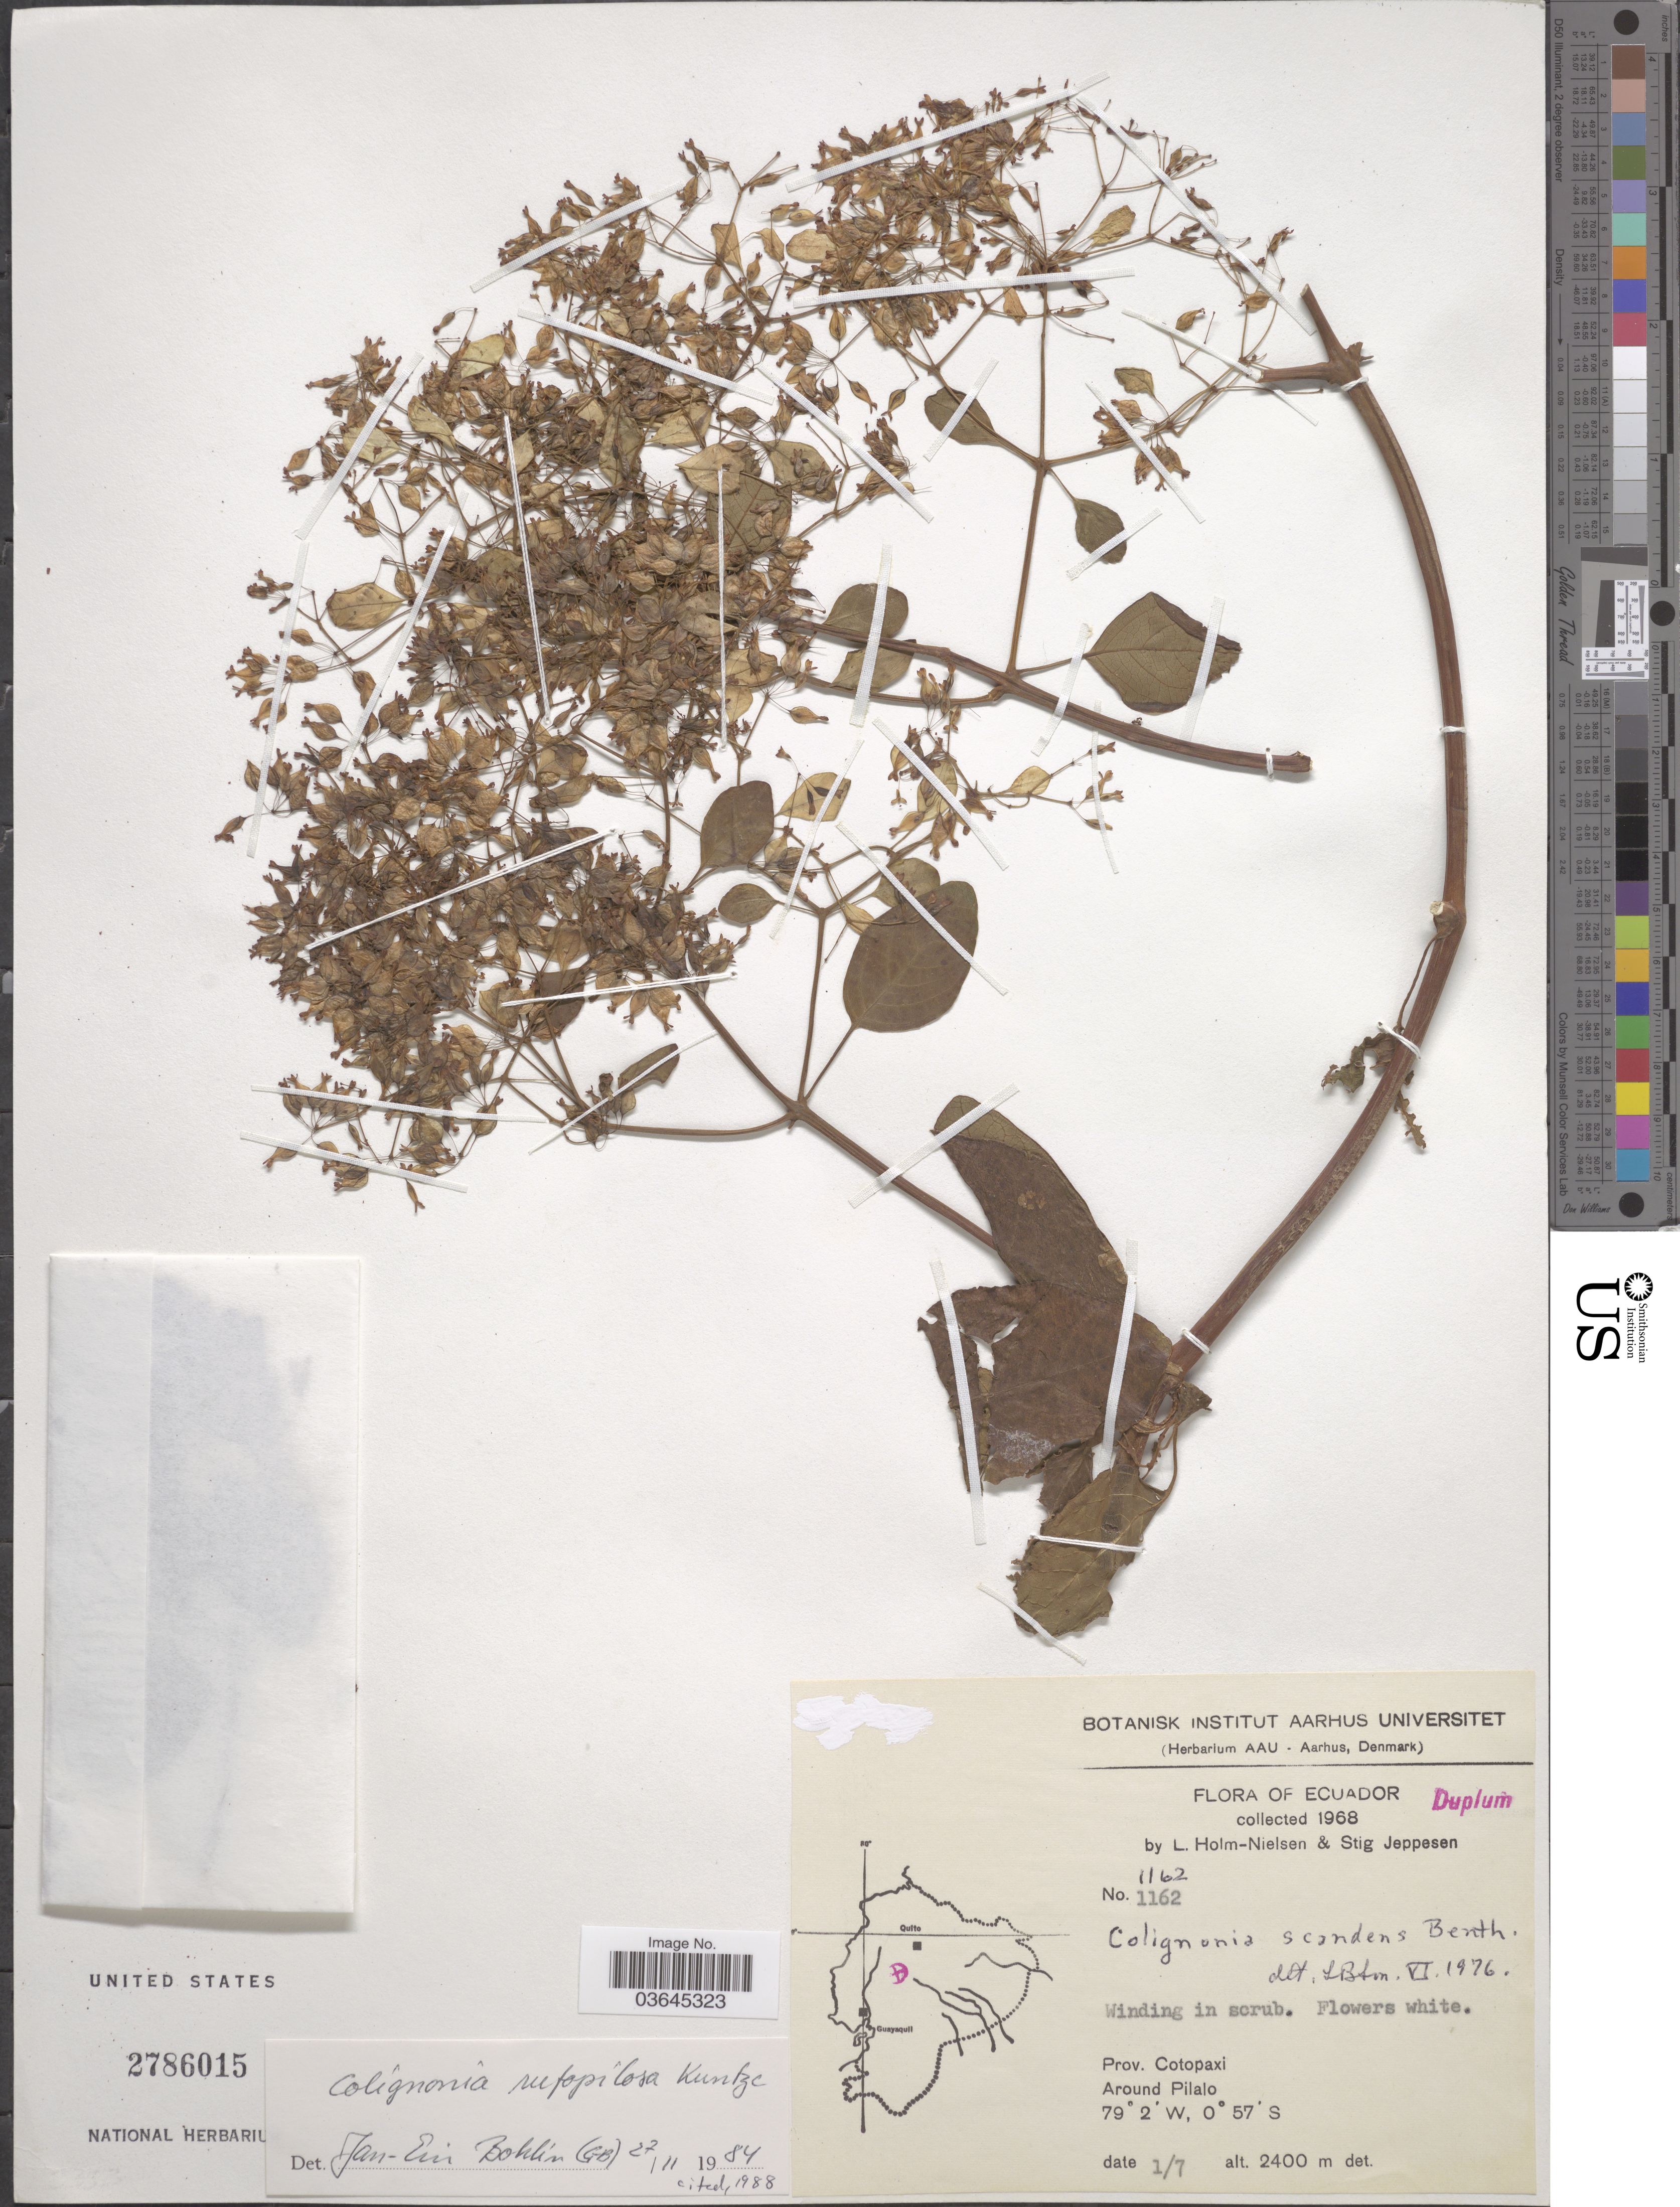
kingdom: Plantae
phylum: Tracheophyta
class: Magnoliopsida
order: Caryophyllales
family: Nyctaginaceae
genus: Colignonia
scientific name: Colignonia rufopilosa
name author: Kuntze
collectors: L. Holm-Nielsen & S. Jeppesen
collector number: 1162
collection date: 1968-07-01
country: Ecuador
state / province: Cotopaxi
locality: Around Pilalo.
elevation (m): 2400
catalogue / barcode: US 2786015